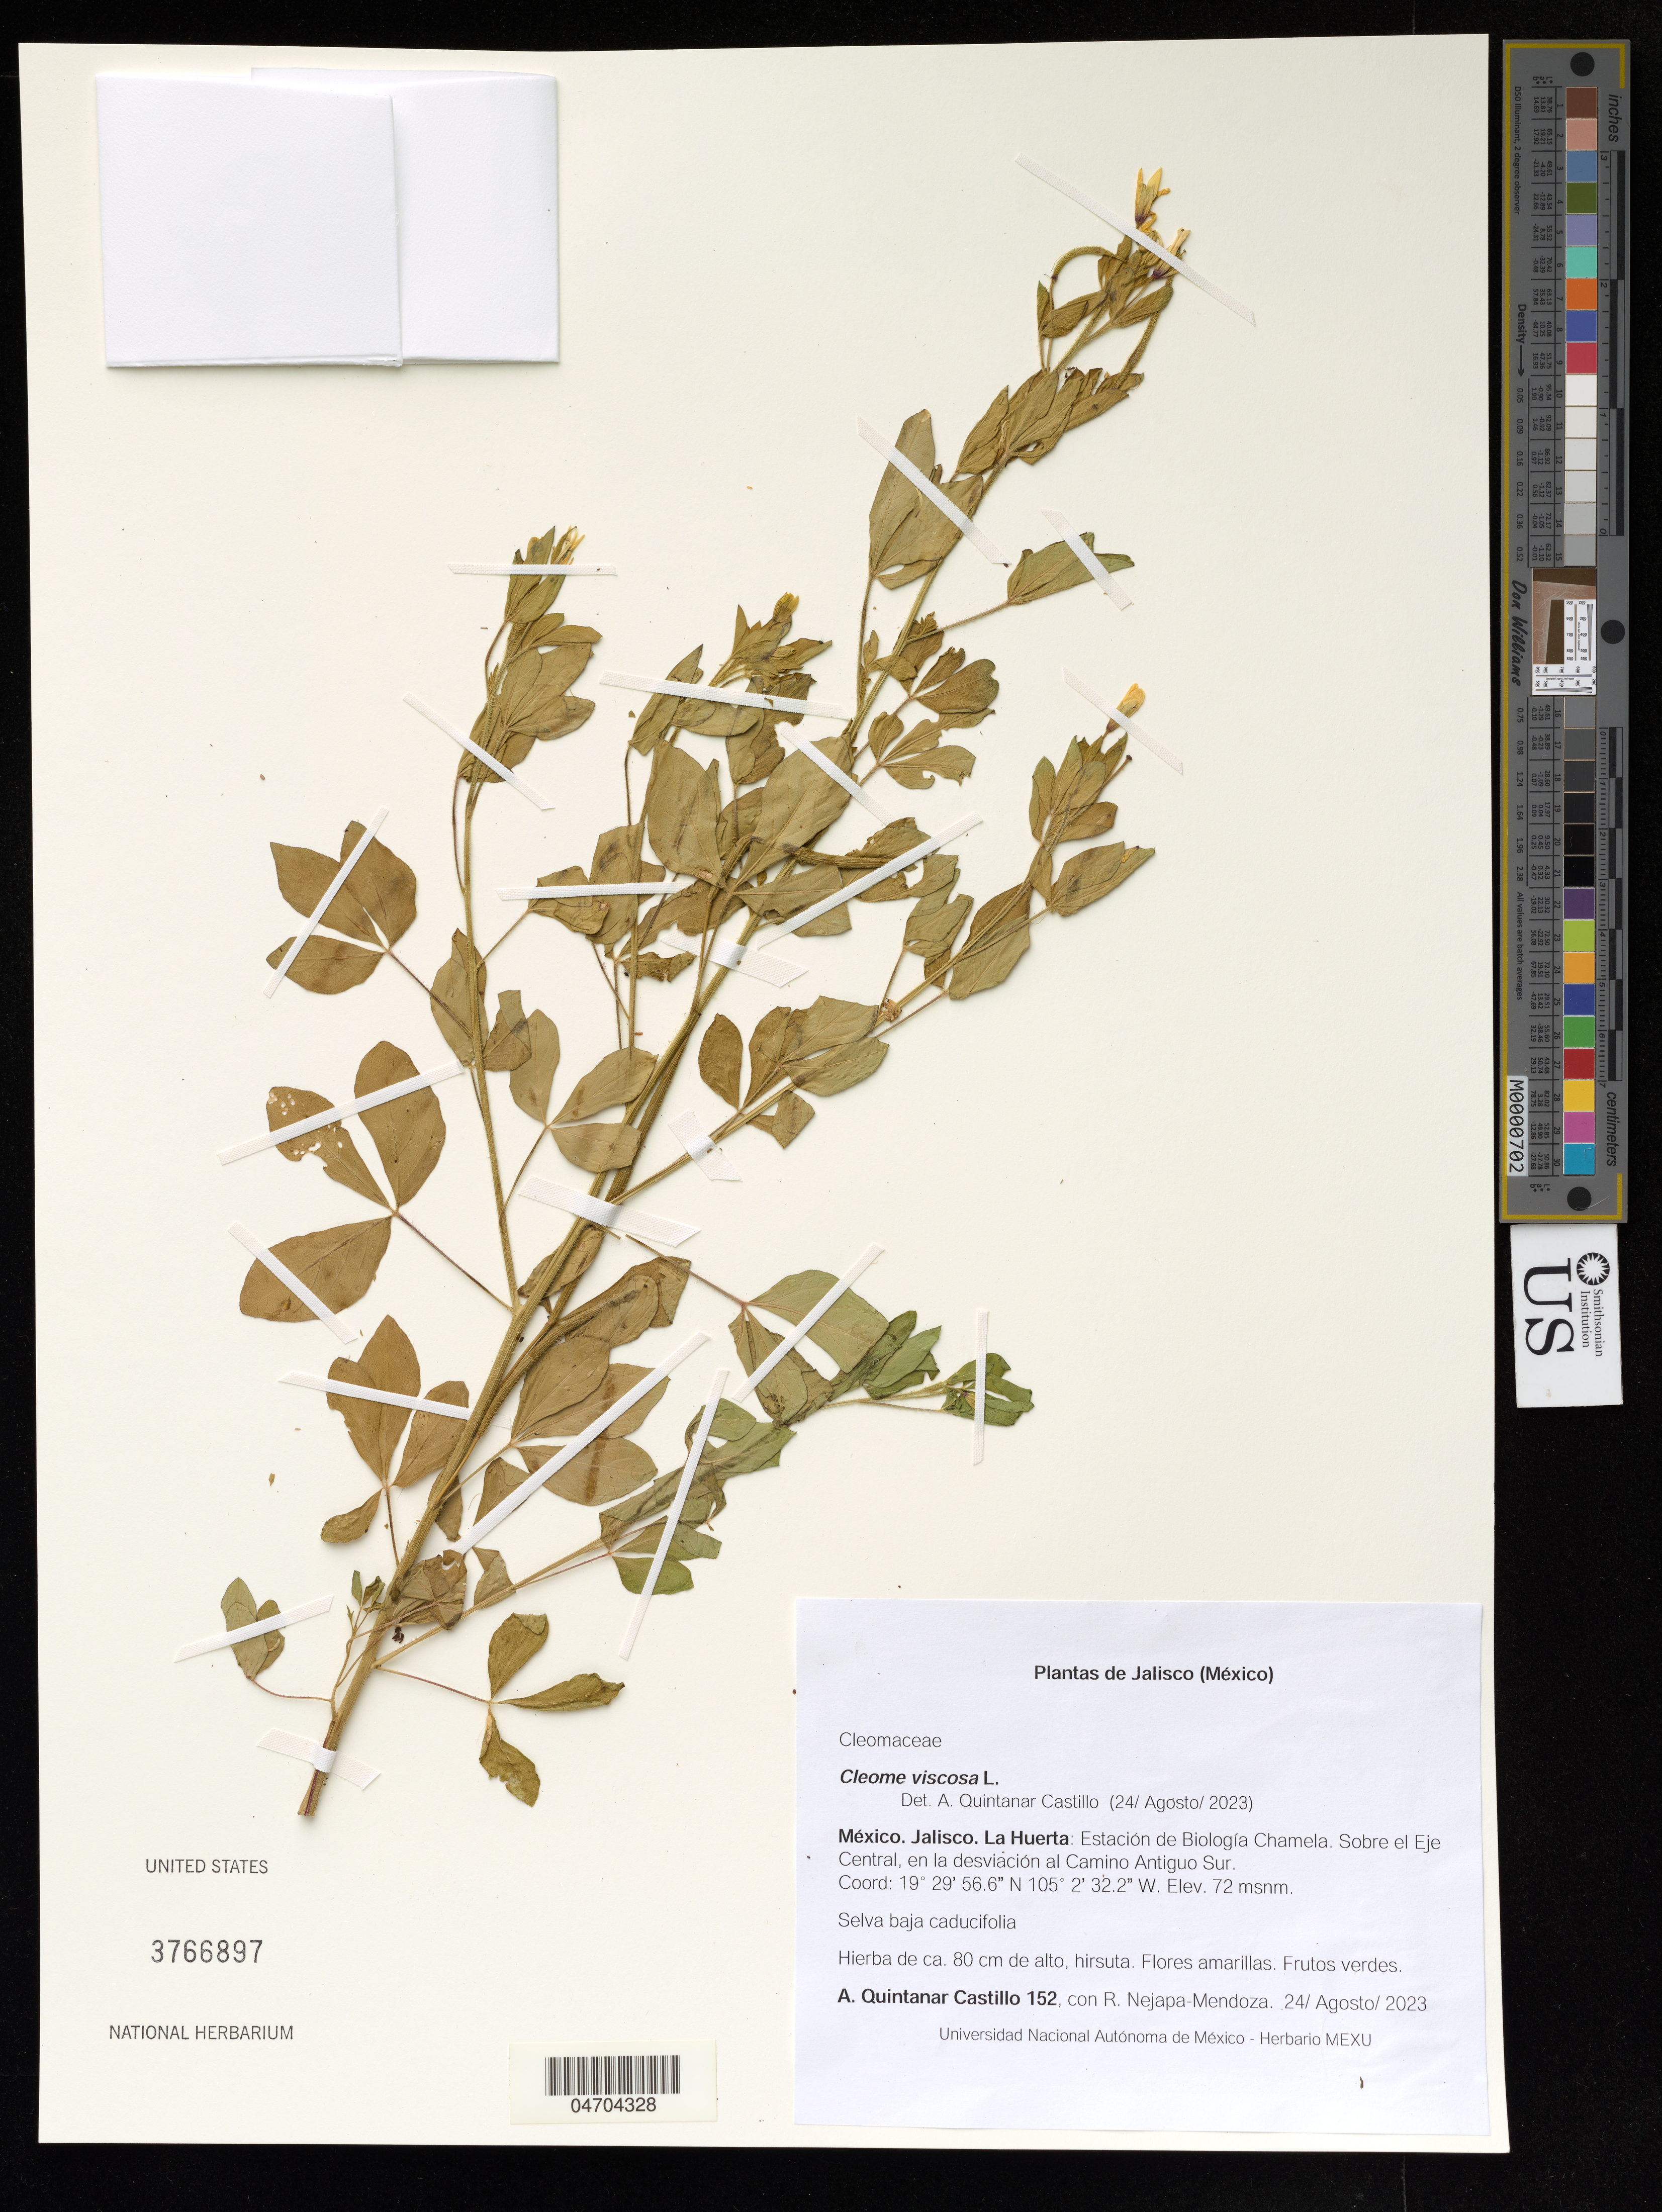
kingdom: Plantae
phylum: Tracheophyta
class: Magnoliopsida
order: Brassicales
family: Cleomaceae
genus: Cleome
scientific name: Cleome viscosa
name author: L.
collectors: A. Quintanar Castillo & R. Nejapa-Mendoza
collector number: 152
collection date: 2023-08-24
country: Mexico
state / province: Jalisco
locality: La Huerta: Estación de Biología Chamela. Sobre el Eje Central, en la desviación al Camino Antiguo Sur.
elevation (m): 72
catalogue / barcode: US 3766897